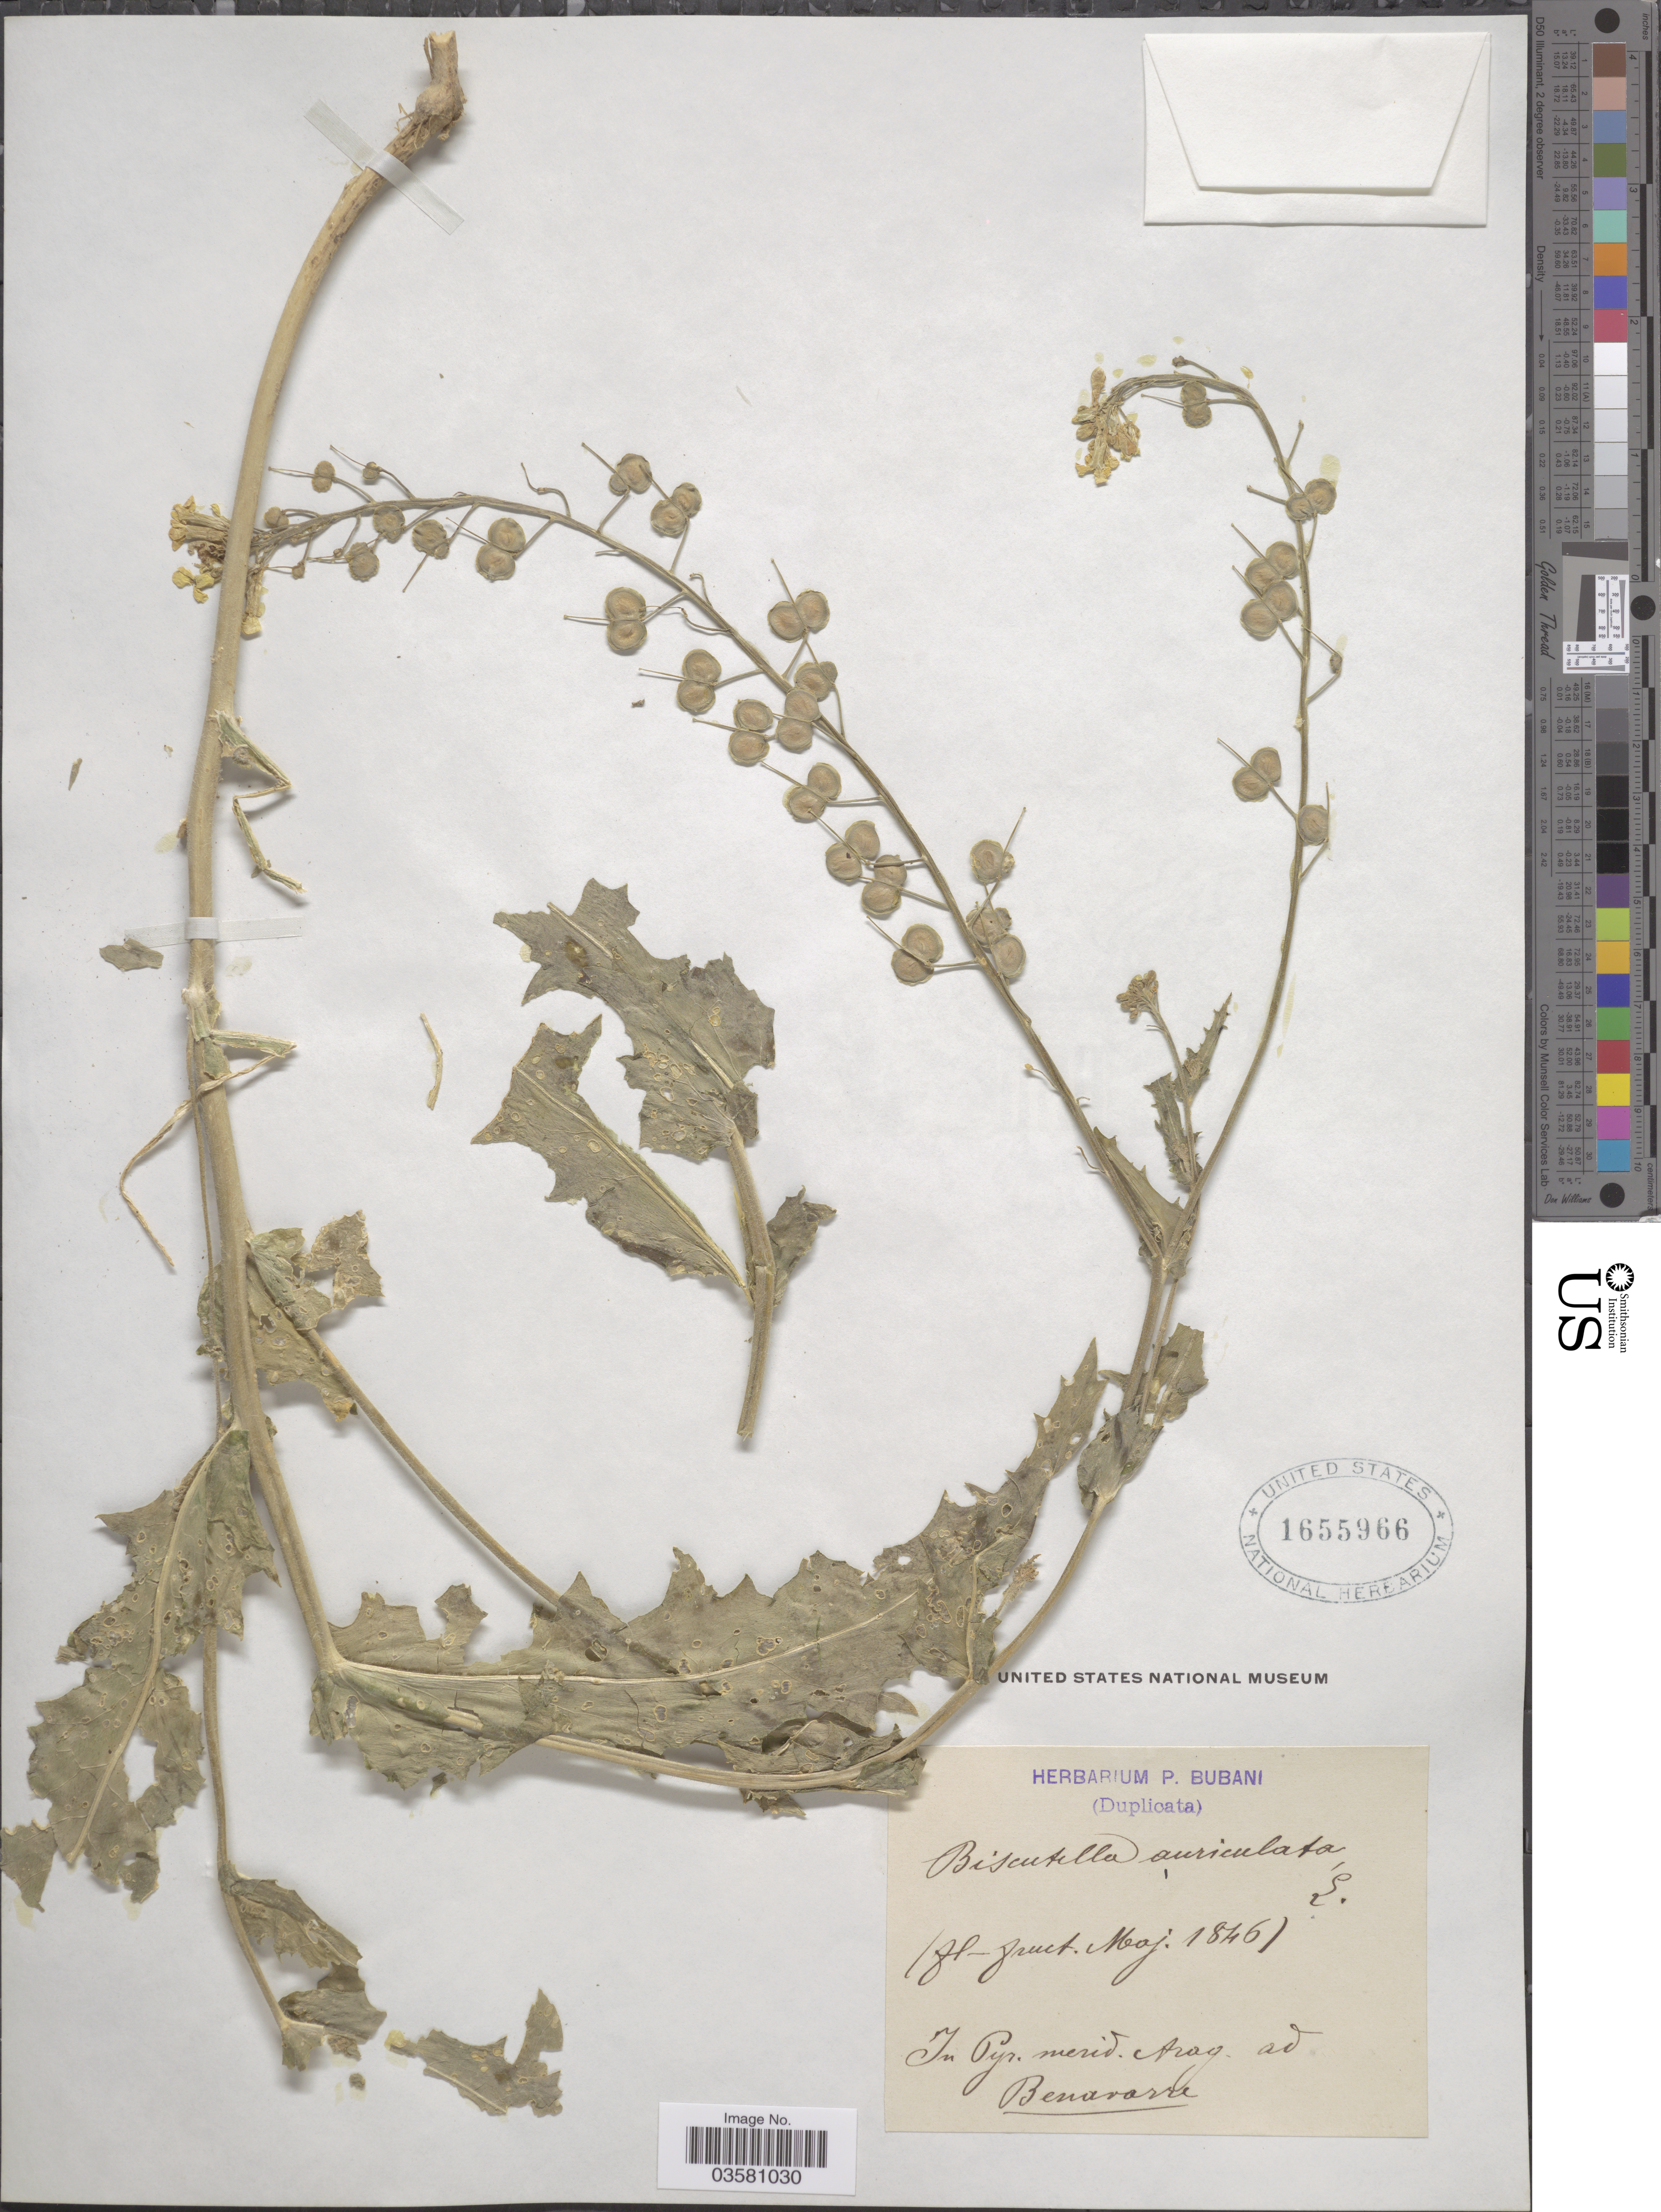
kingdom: Plantae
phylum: Tracheophyta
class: Magnoliopsida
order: Brassicales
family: Brassicaceae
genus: Biscutella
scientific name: Biscutella auriculata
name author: L.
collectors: ex herb. P. Bubani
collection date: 1846-05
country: Spain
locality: In Pyr. merid. Arag. ad Benavarre.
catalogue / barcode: US 1655966